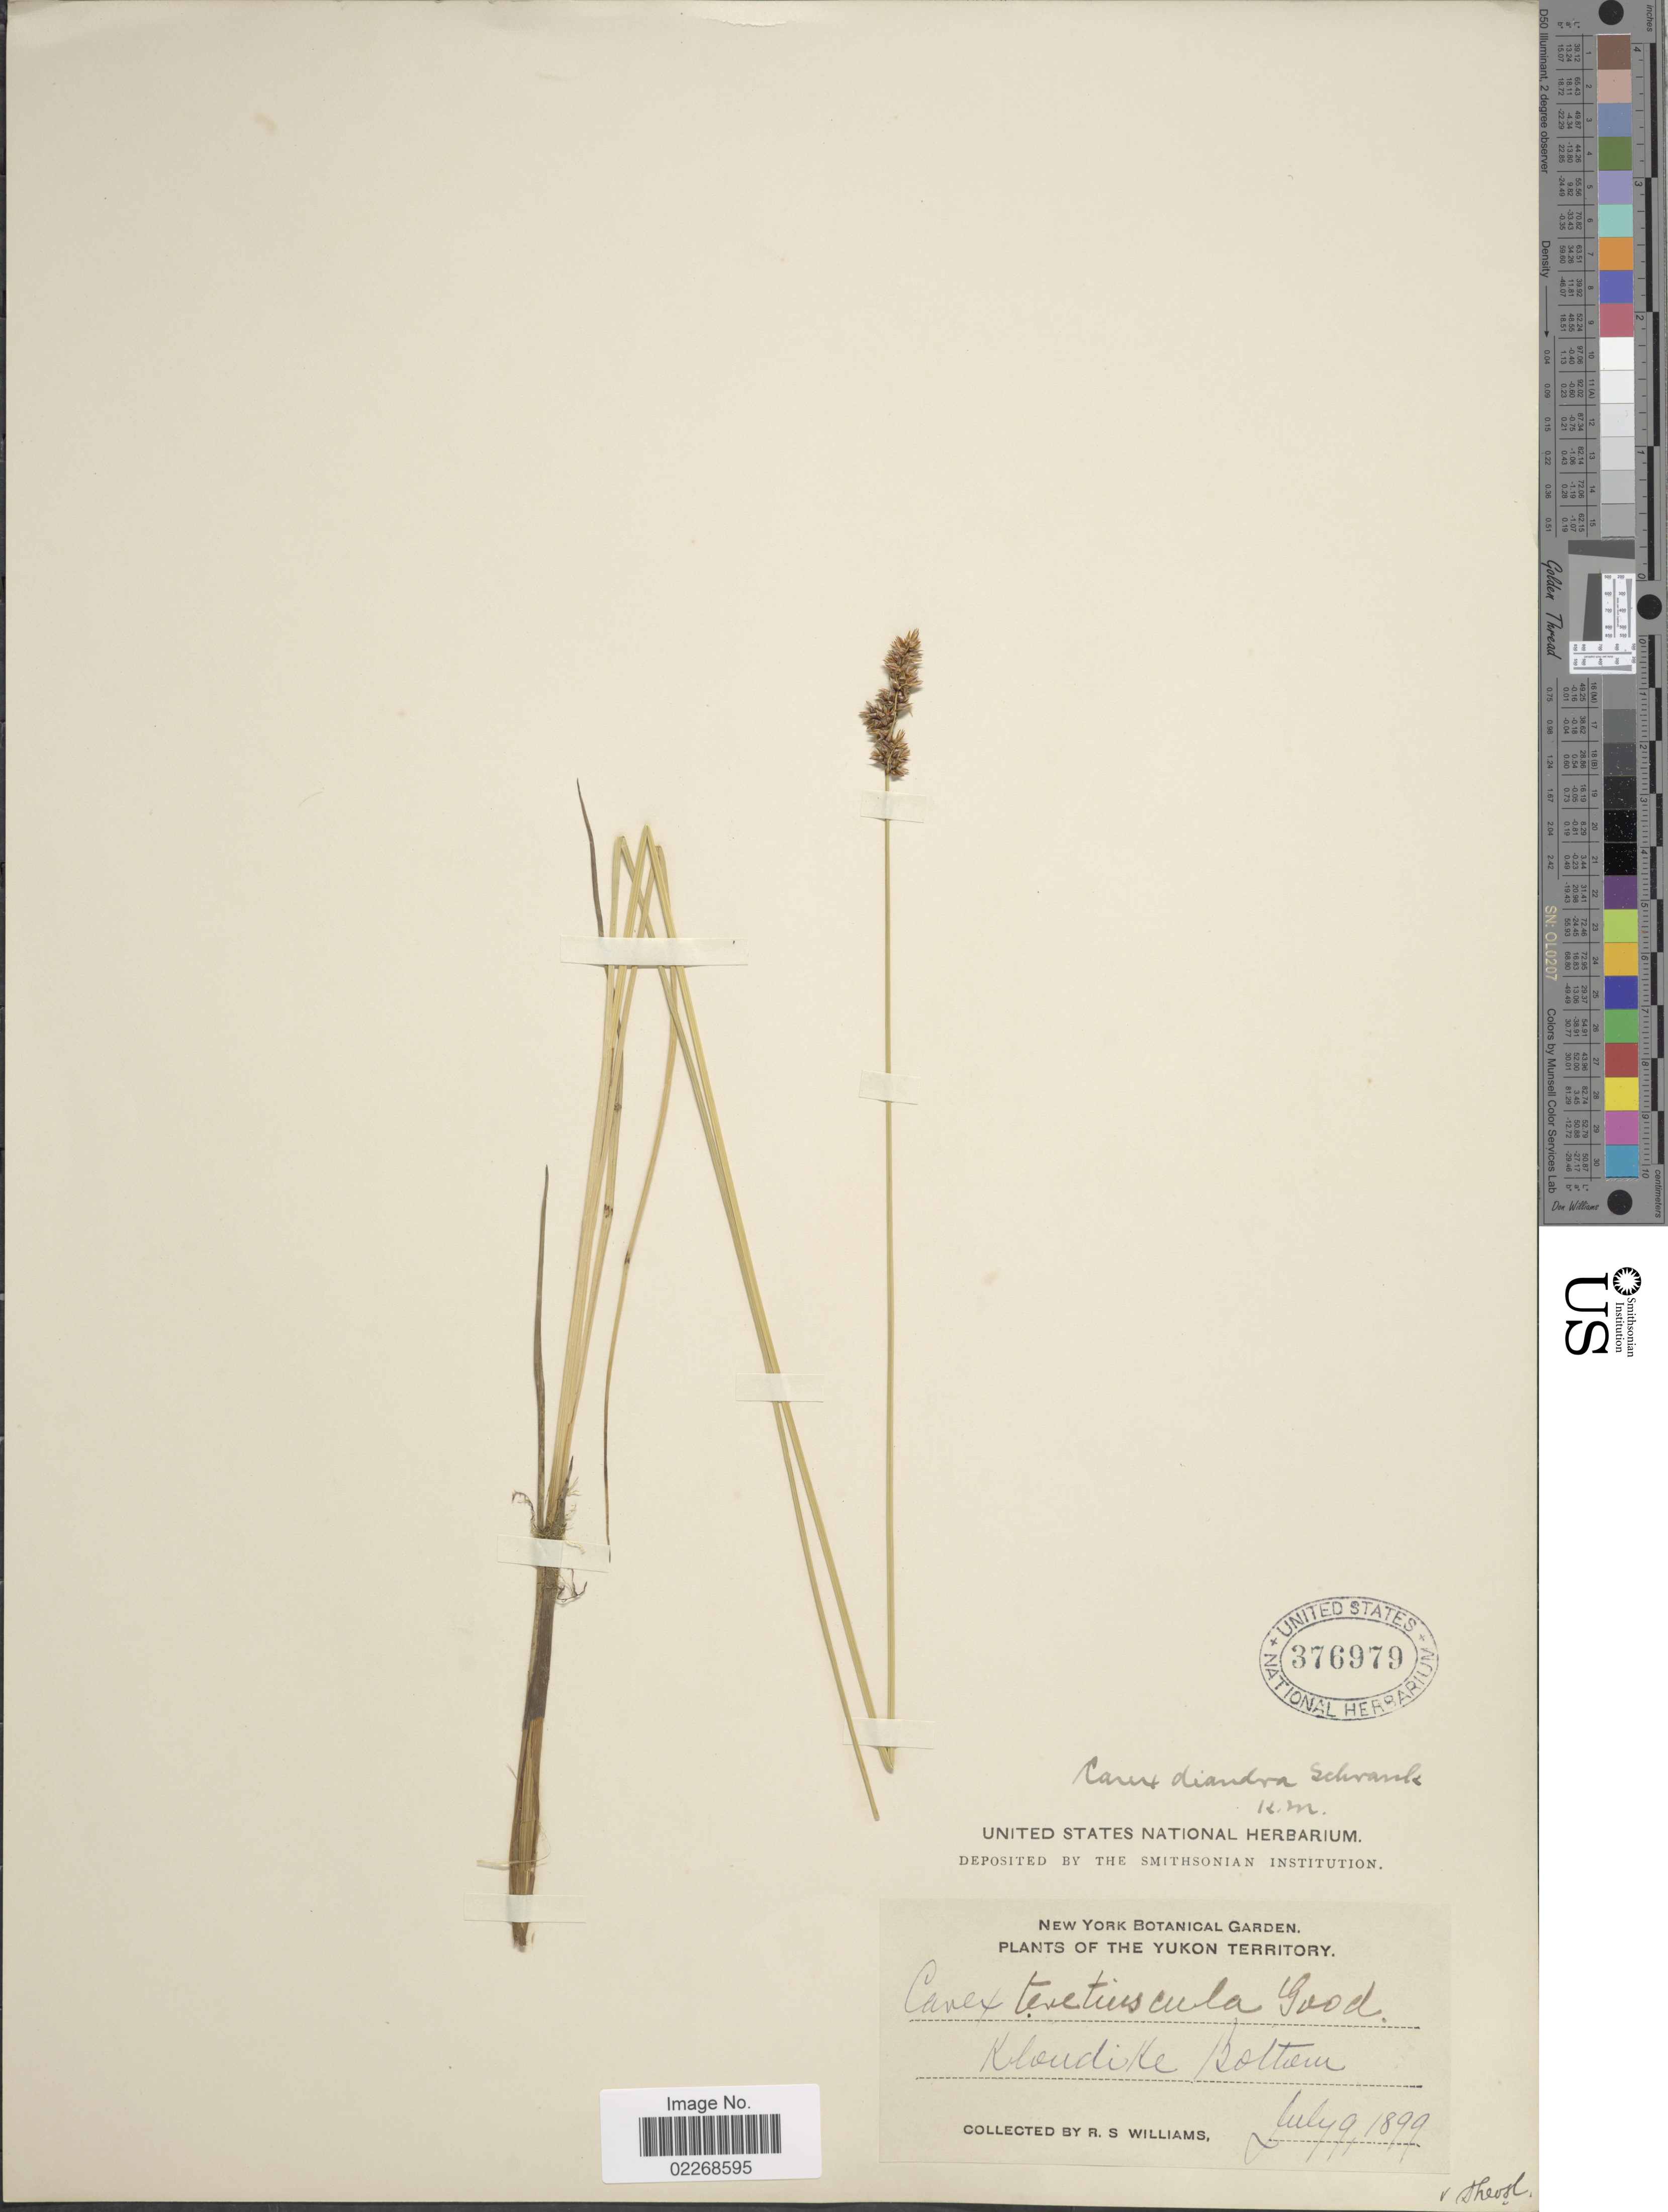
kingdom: Plantae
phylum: Tracheophyta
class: Liliopsida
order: Poales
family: Cyperaceae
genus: Carex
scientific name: Carex diandra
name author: Schrank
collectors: R. S. Williams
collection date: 1899-07-09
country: Canada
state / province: Yukon Territory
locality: Klondike Bottom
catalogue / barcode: US 376979